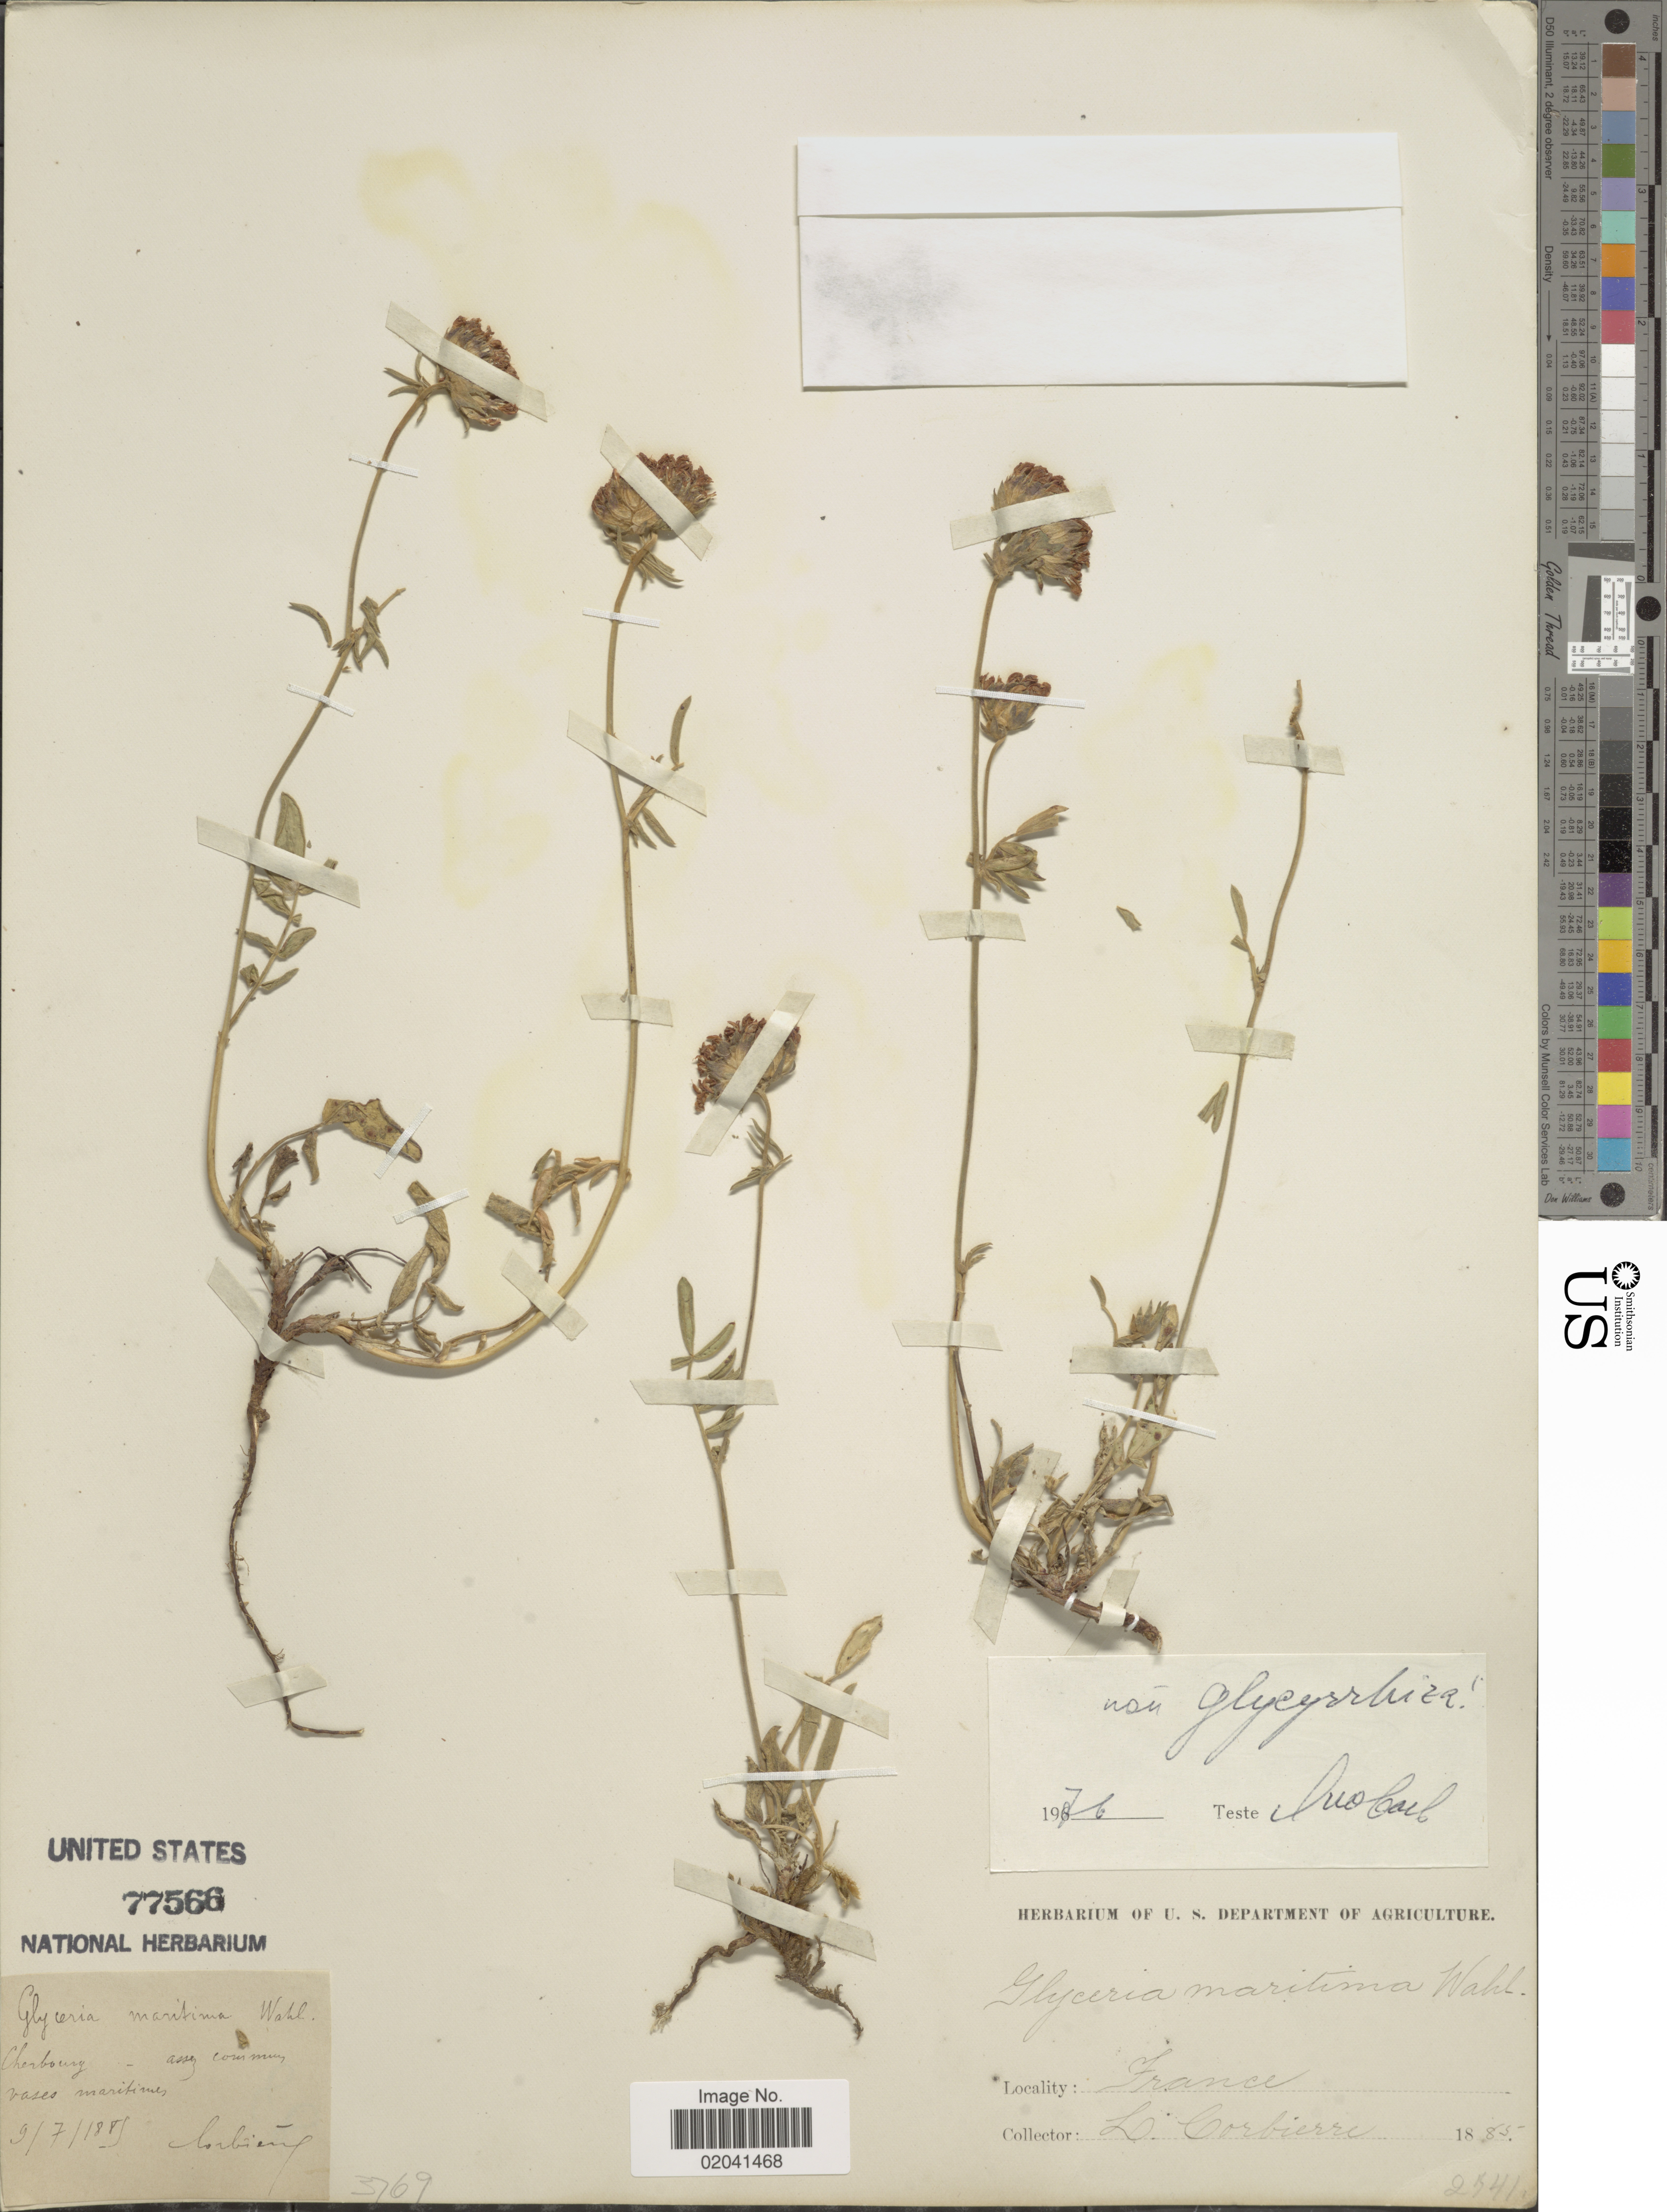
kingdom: Plantae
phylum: Tracheophyta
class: Magnoliopsida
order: Fabales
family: Fabaceae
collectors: L. Corbière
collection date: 1885-07-09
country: France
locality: Cherbourg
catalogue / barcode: US 77566